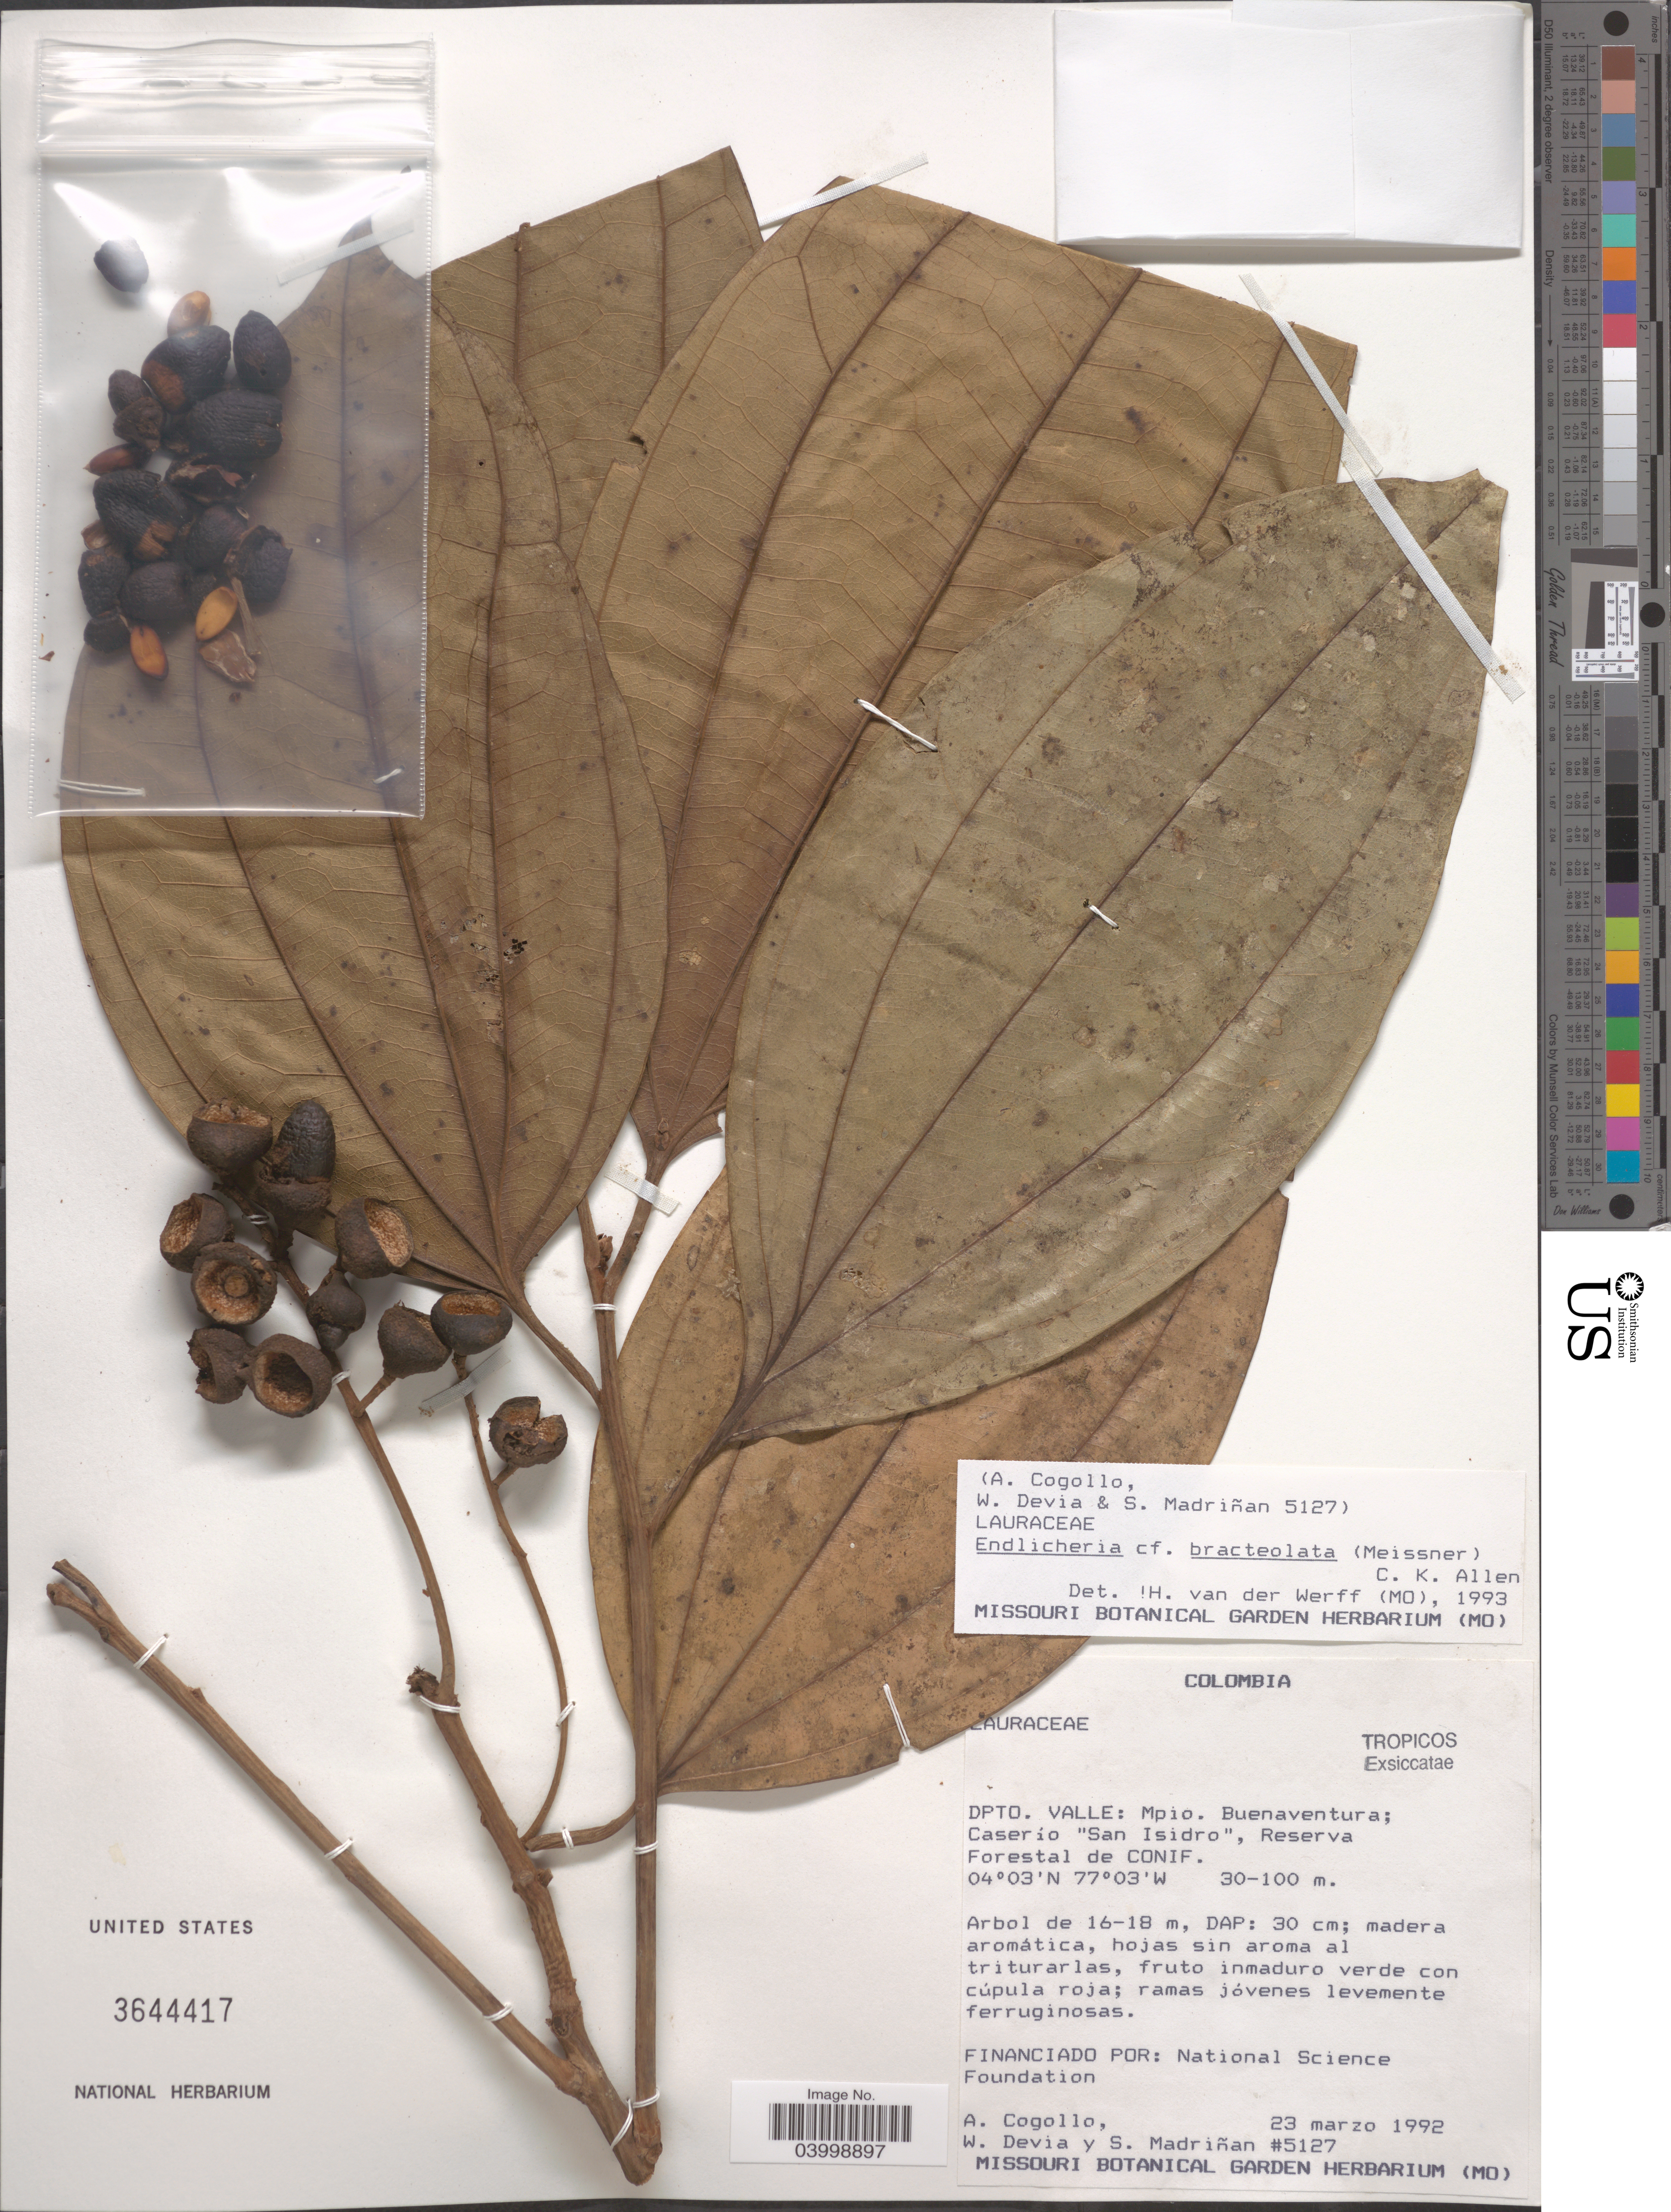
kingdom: Plantae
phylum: Tracheophyta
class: Magnoliopsida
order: Laurales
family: Lauraceae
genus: Endlicheria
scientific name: Endlicheria bracteolata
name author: (Meisn.) C.K. Allen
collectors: A. Cogollo, W. Devia & S. Madriñán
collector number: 5127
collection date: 1992-03-23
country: Colombia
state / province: Valle del Cauca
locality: Dpto. Valle: Mpio. Buenaventera; Caserío "San Isidro", Reserva Forestal de Conif.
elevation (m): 30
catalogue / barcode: US 3644417